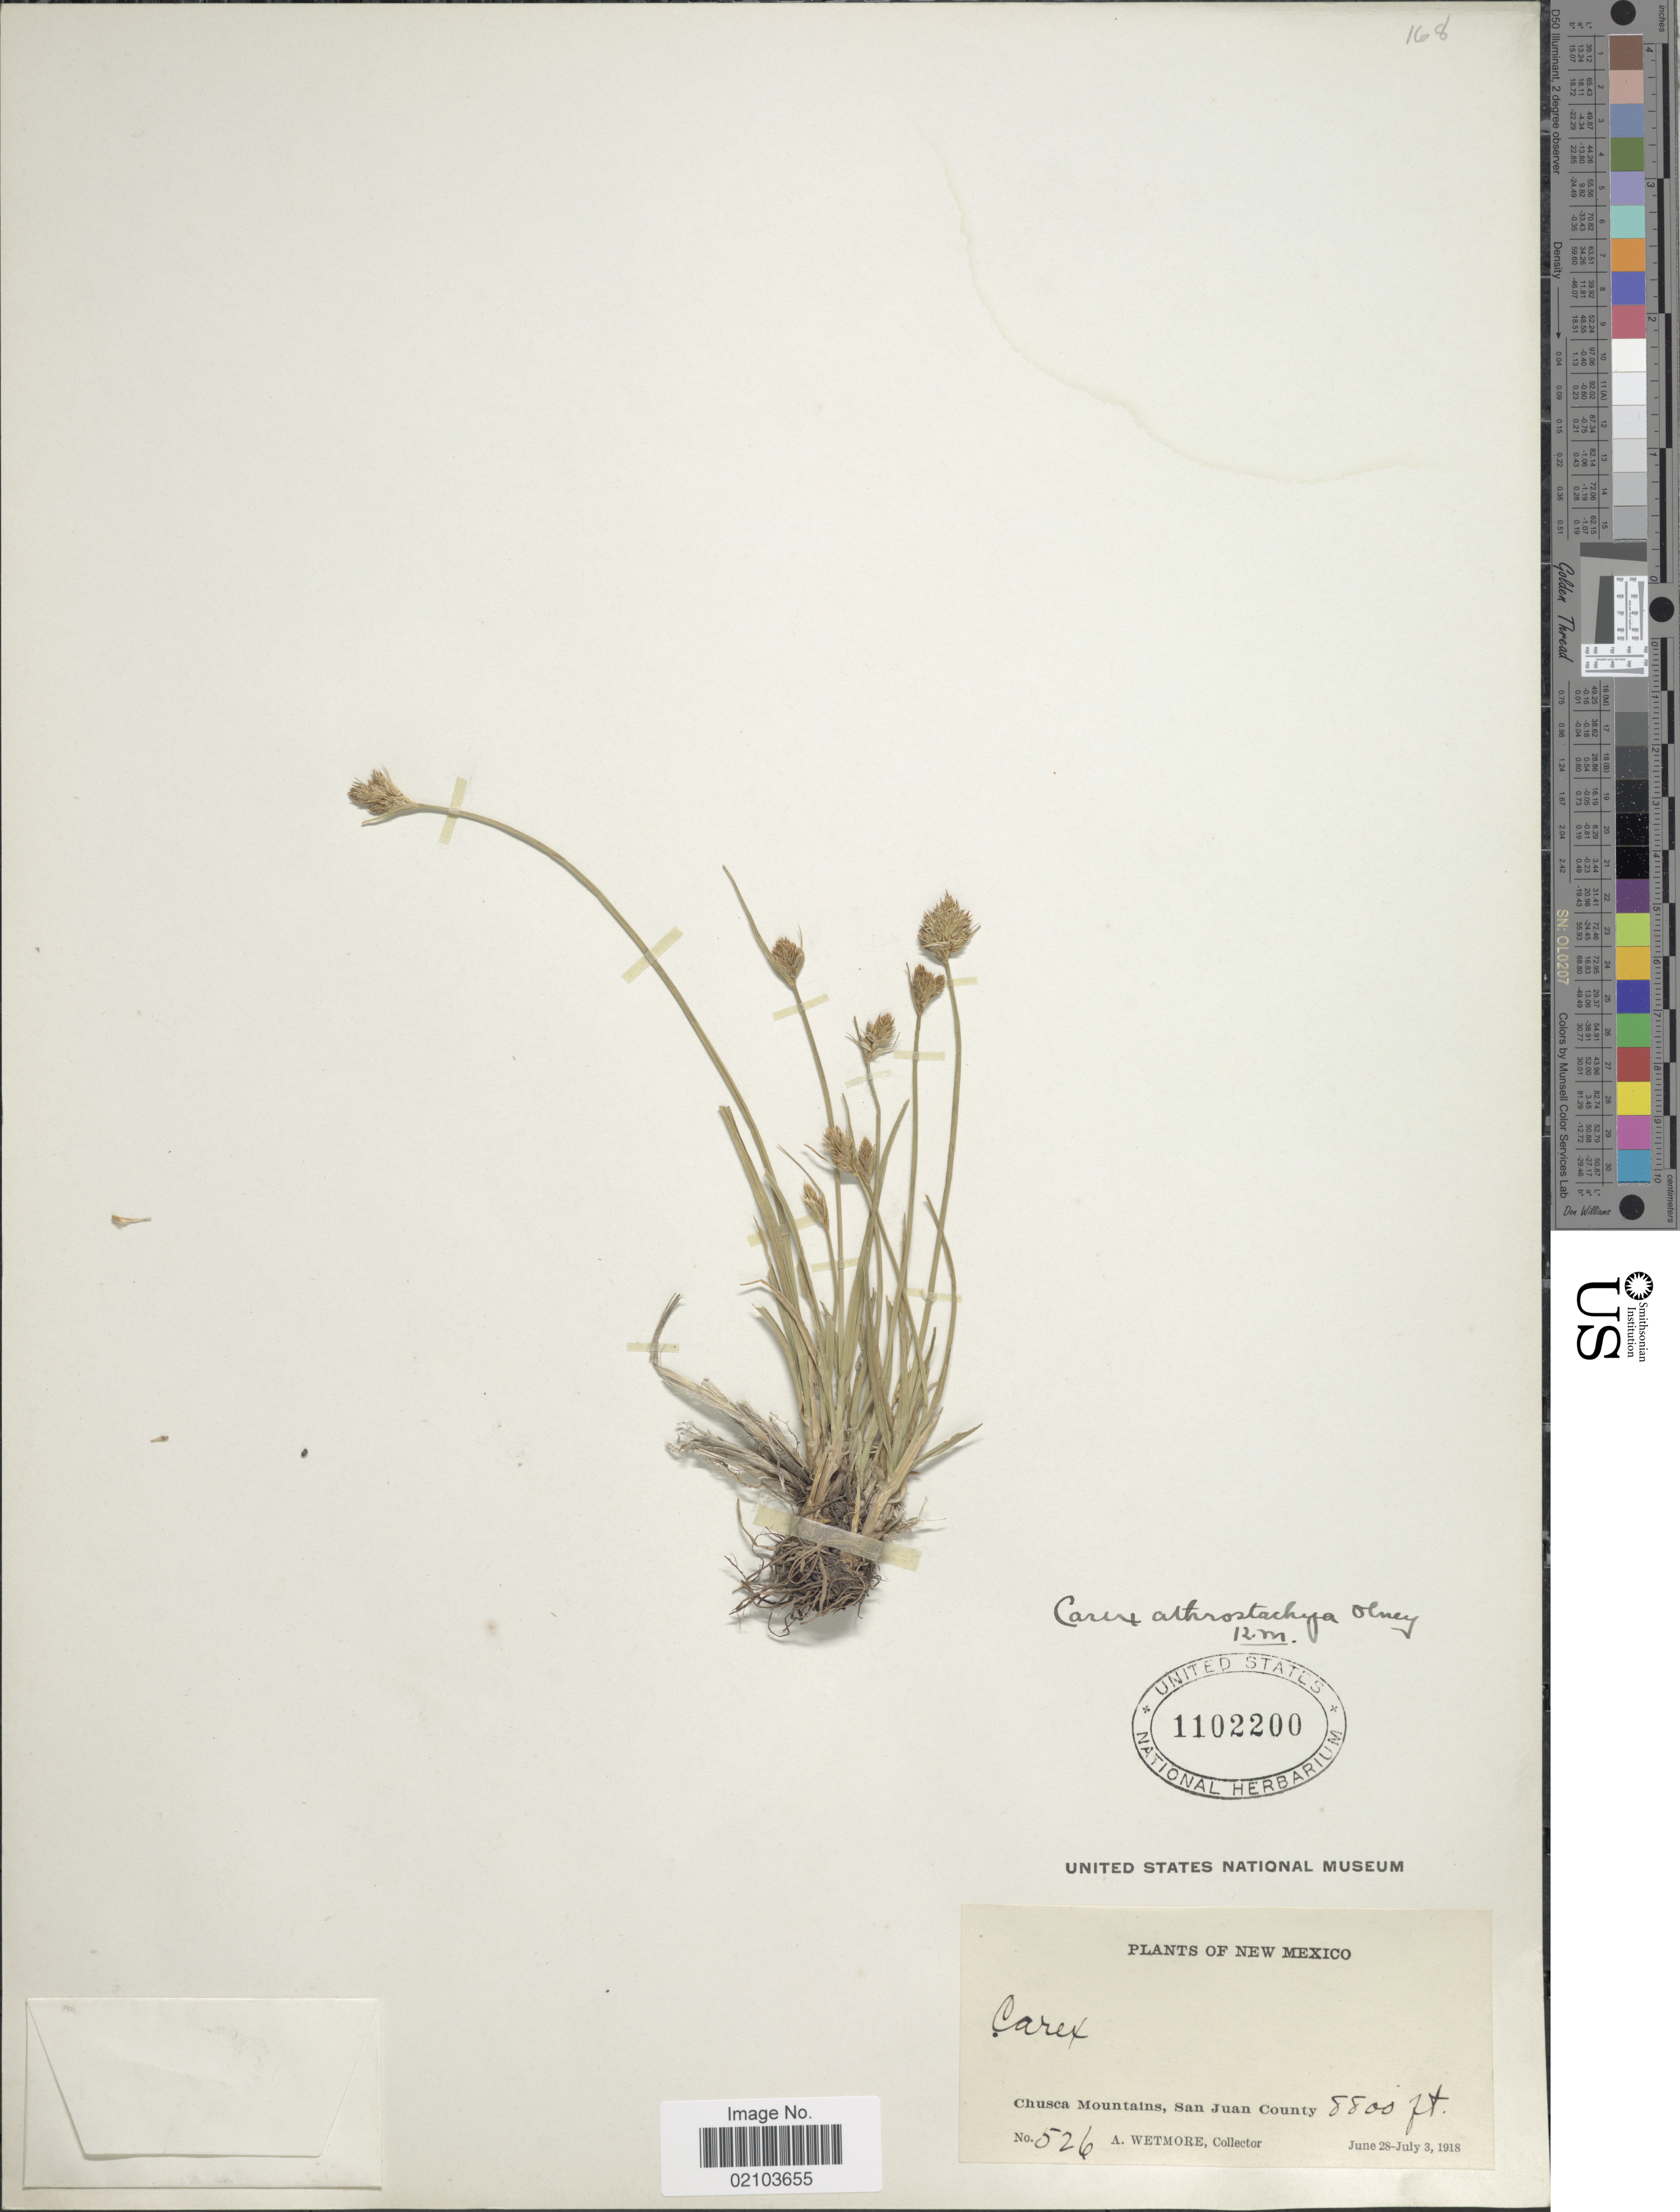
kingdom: Plantae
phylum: Tracheophyta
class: Liliopsida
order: Poales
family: Cyperaceae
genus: Carex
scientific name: Carex athrostachya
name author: Olney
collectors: A. Wetmore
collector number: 526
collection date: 1918-06-28/1918-07-03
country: United States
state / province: New Mexico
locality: Chusca Mountains, San Juan County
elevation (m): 2682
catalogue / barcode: US 1102200